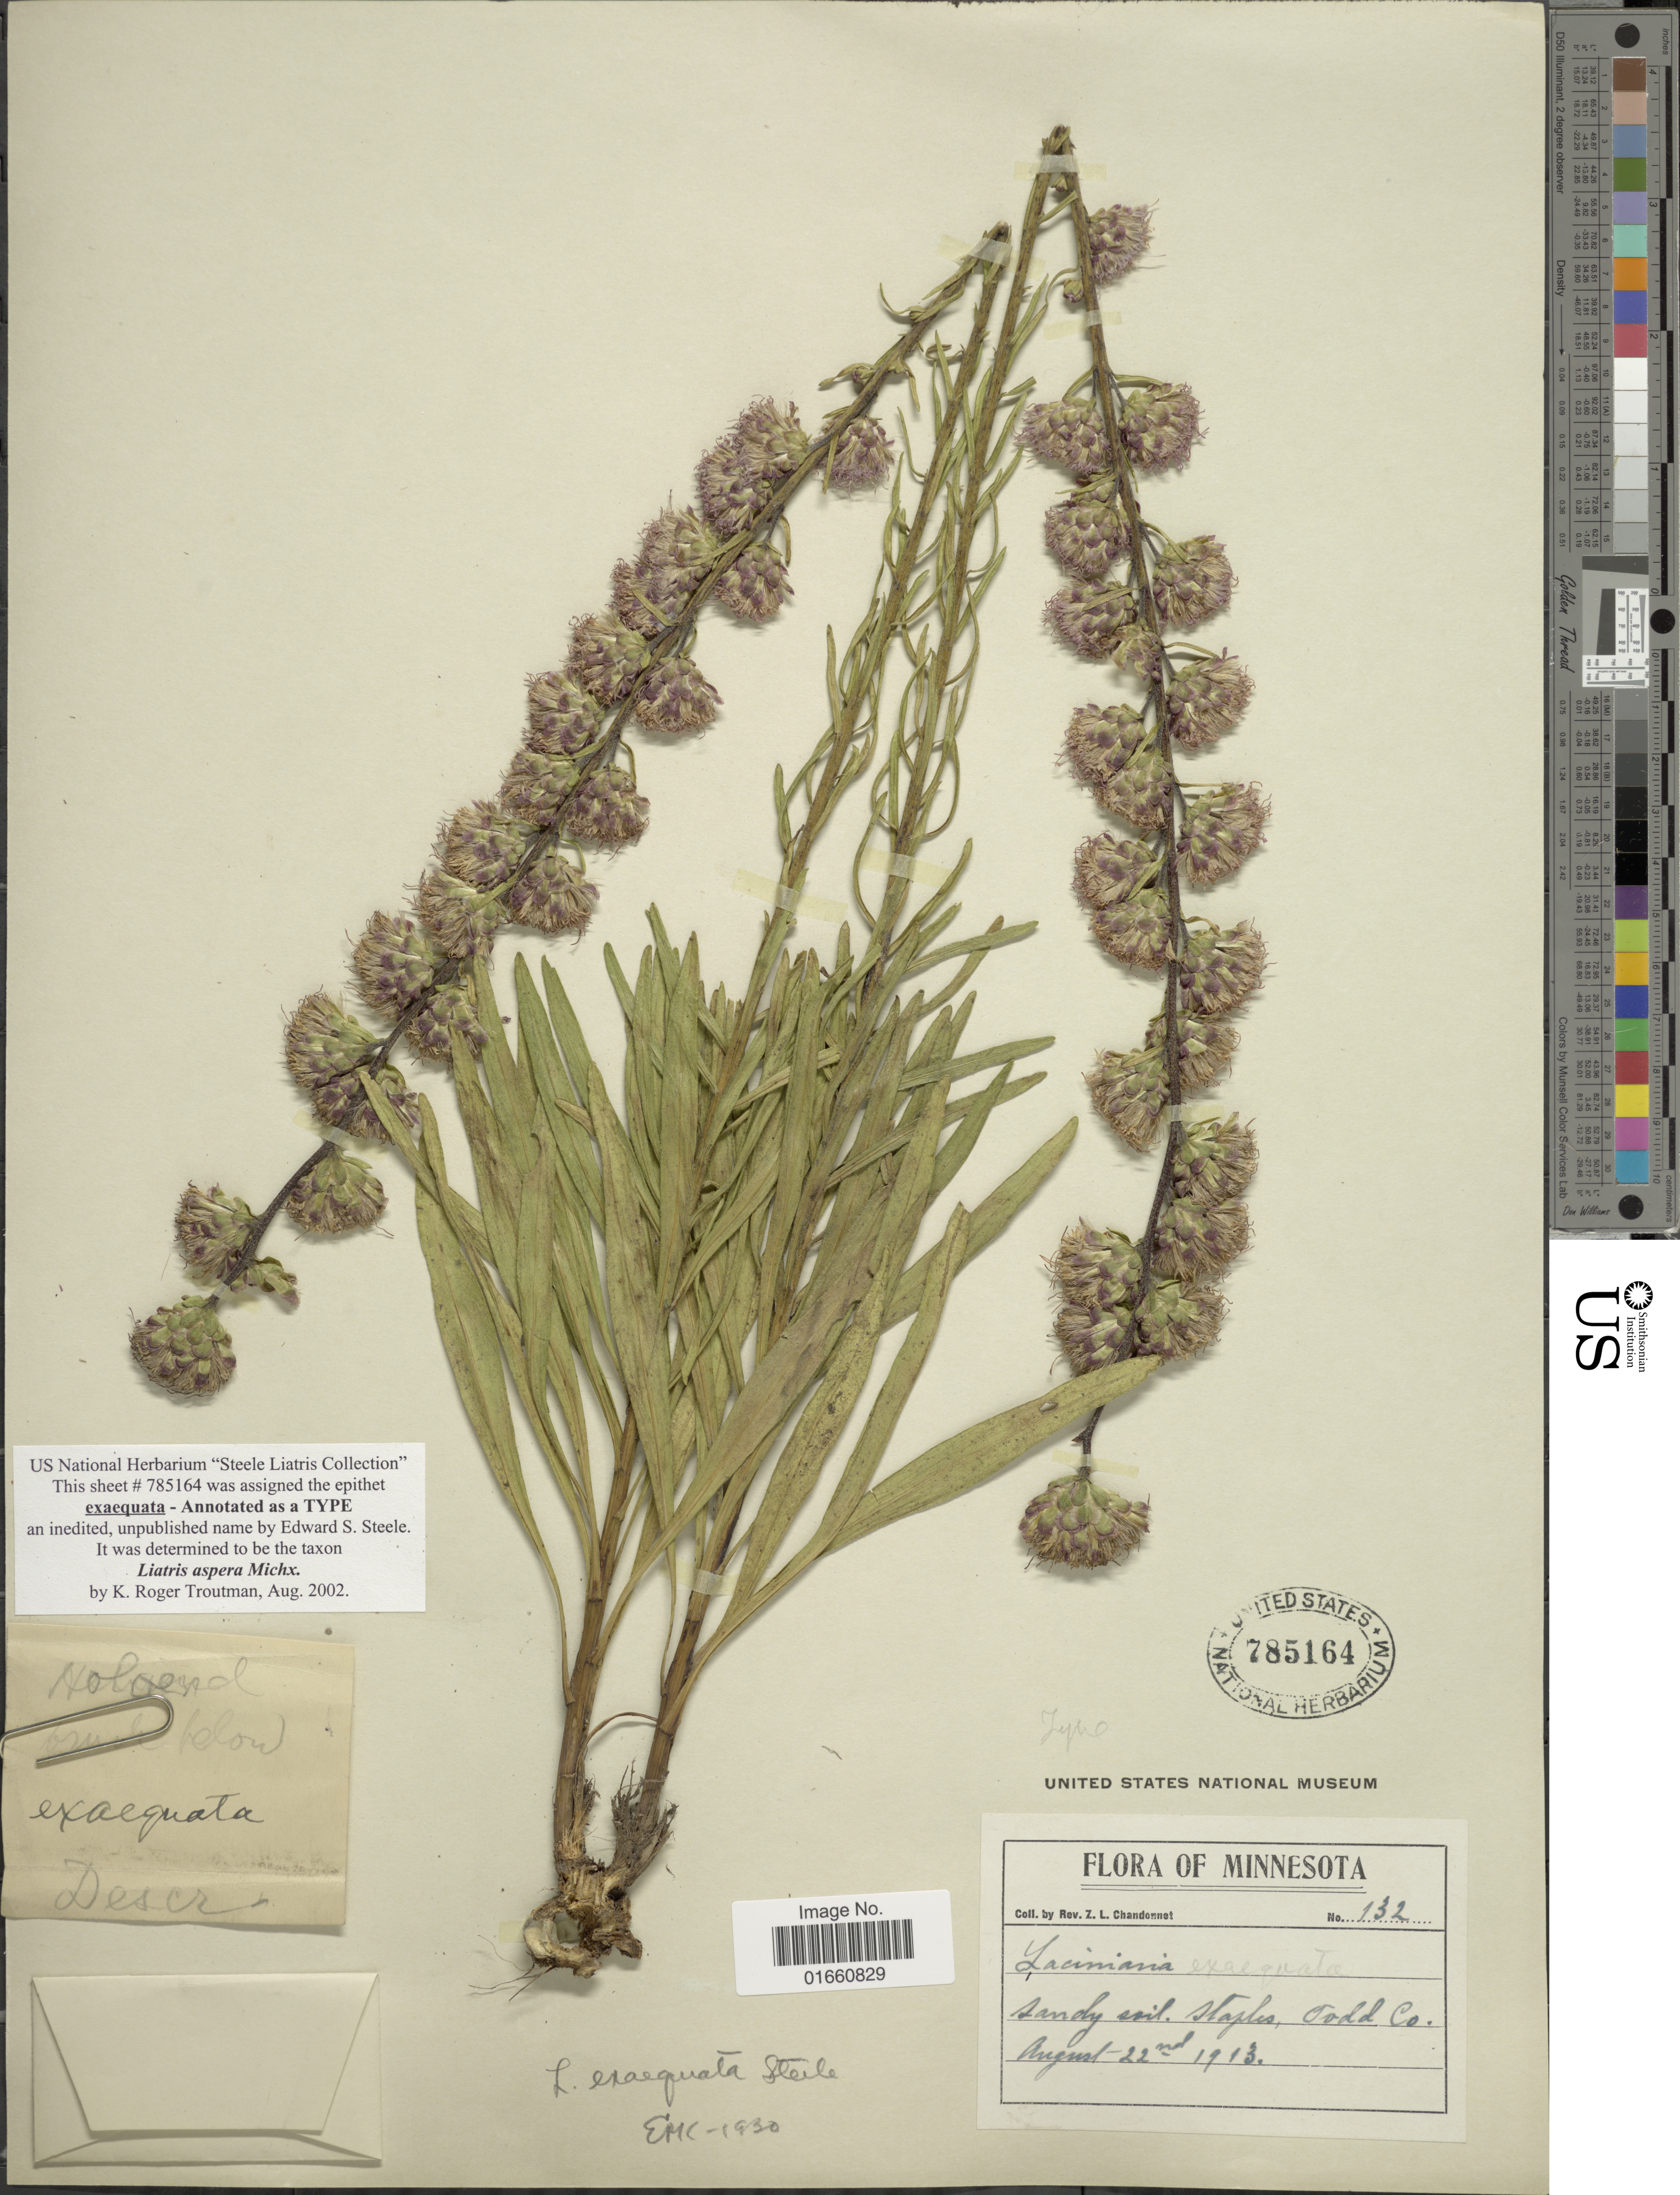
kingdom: Plantae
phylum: Tracheophyta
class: Magnoliopsida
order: Asterales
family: Asteraceae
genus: Liatris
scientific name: Liatris aspera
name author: Michx.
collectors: Z. Chandonnet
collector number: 132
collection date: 1913-08-22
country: United States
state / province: Minnesota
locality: Staples, Todd Co.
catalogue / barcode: US 785164